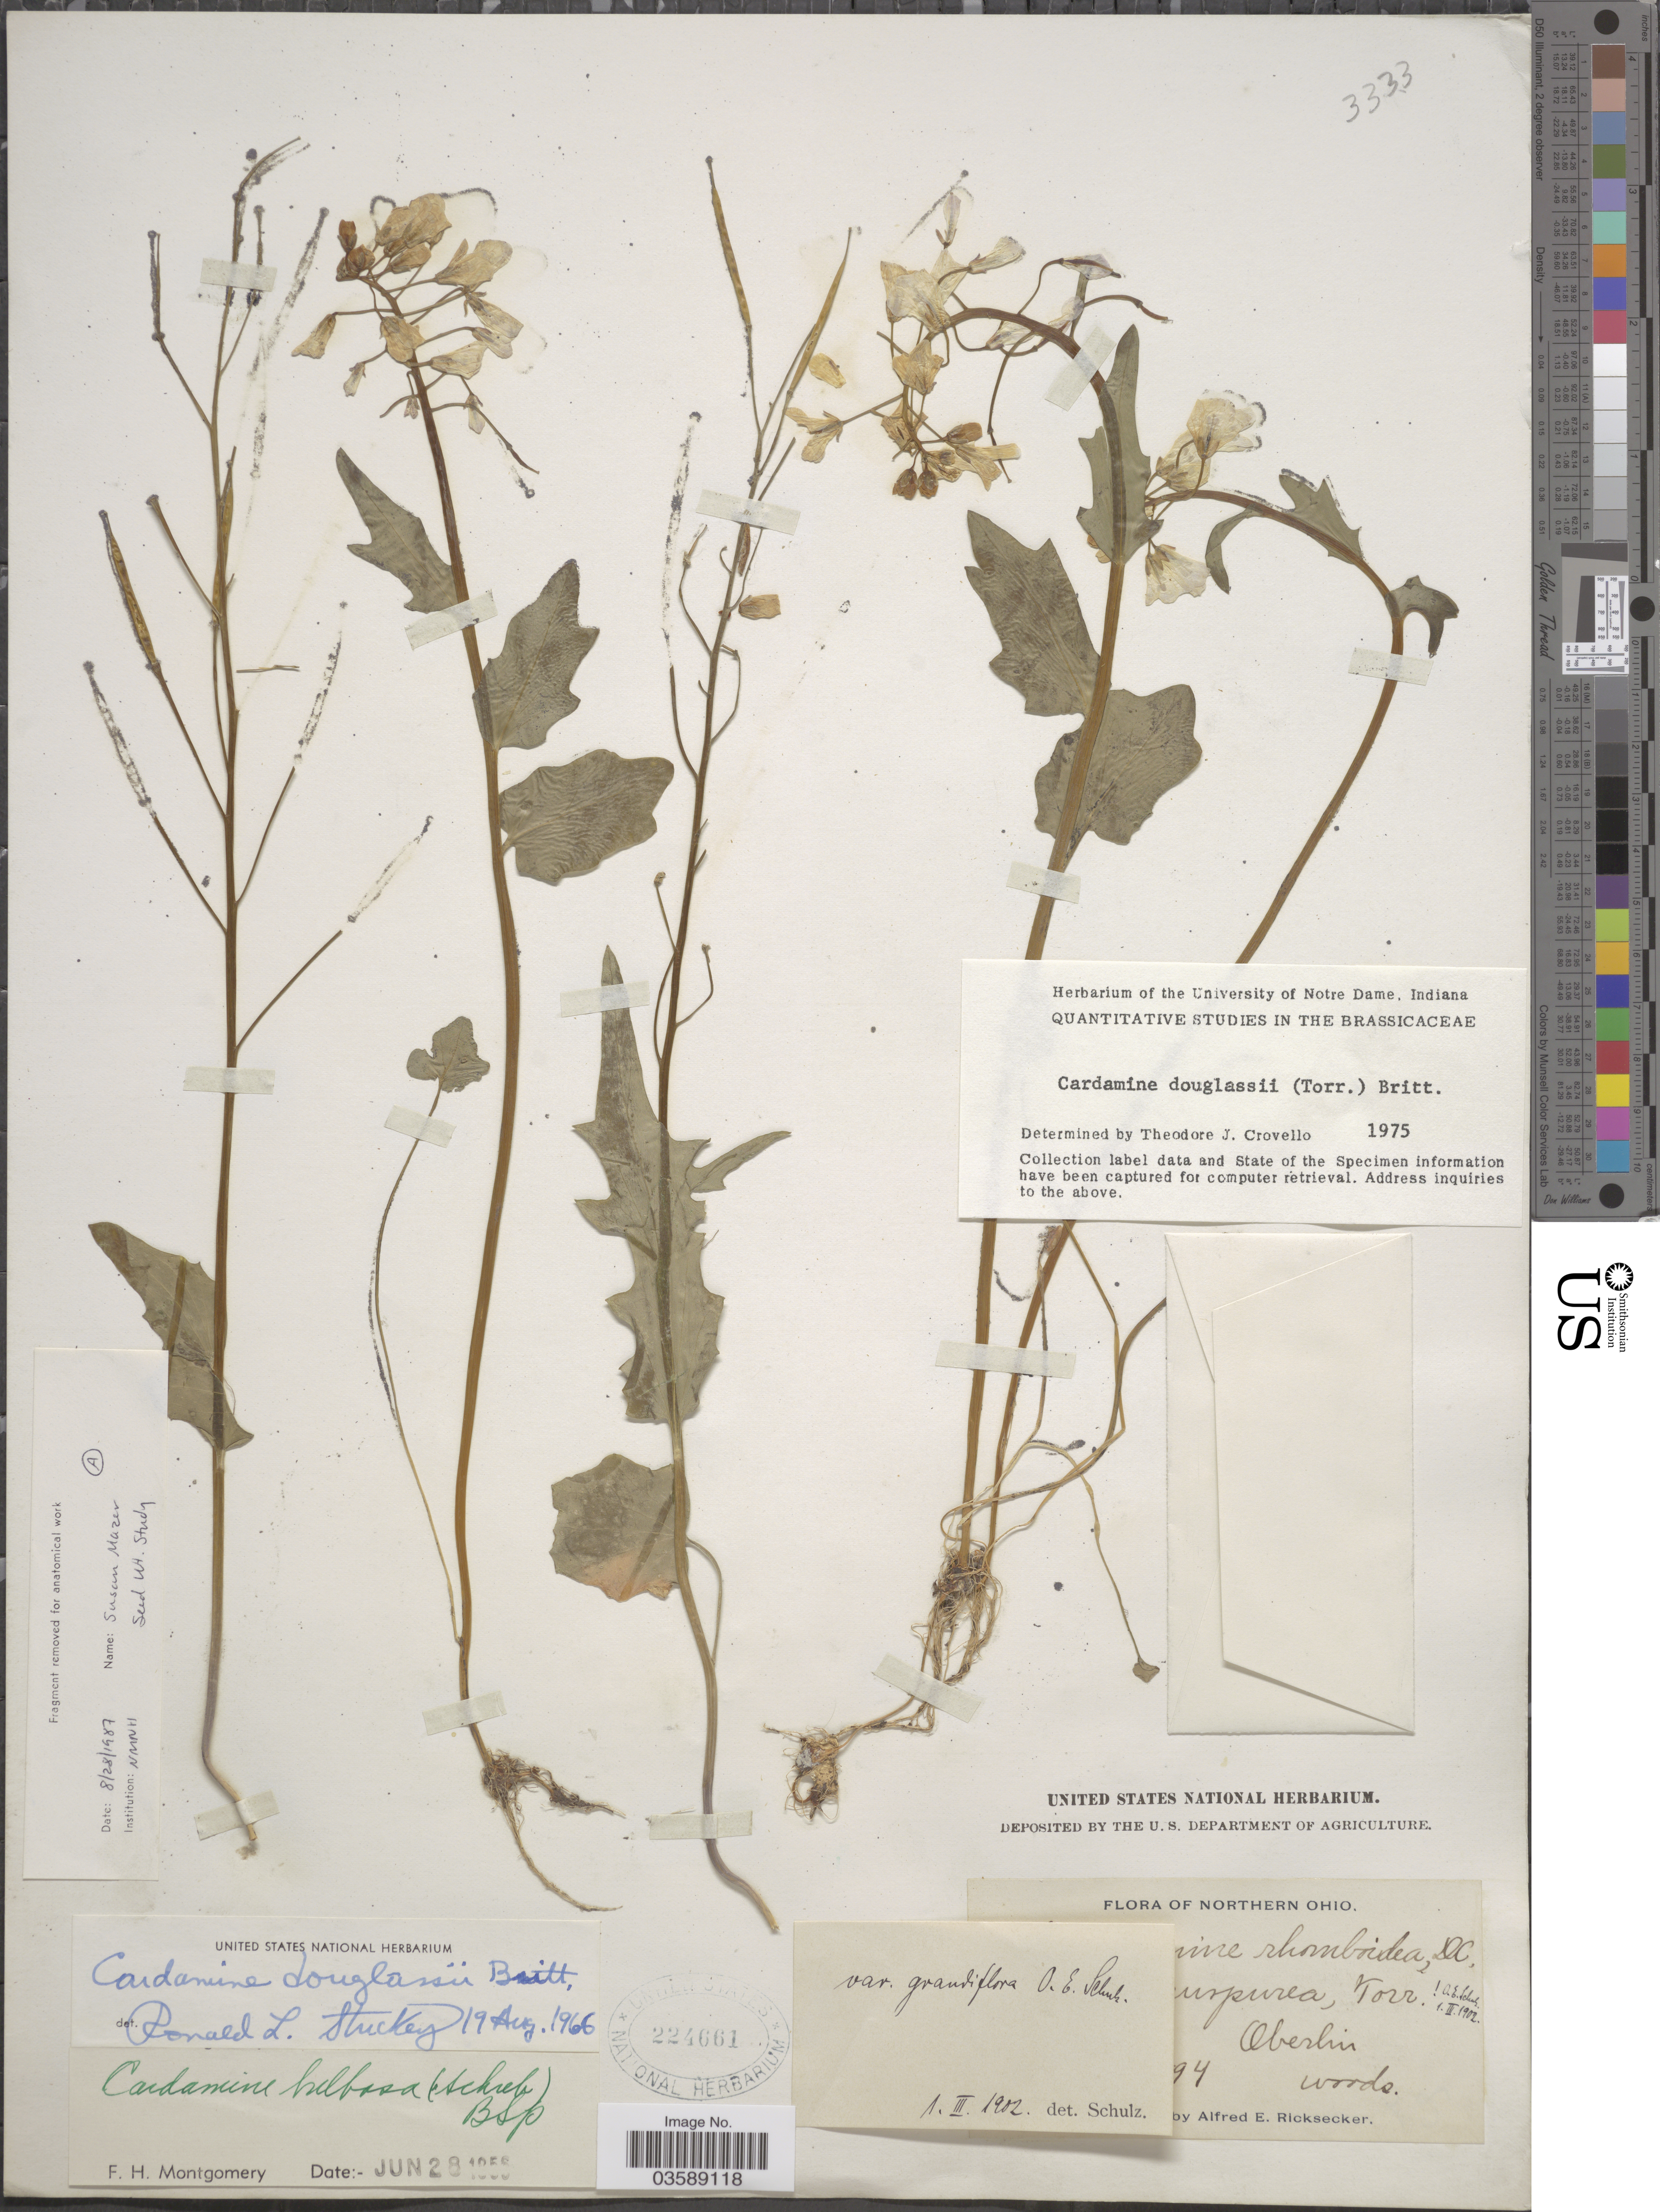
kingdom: Plantae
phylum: Tracheophyta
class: Magnoliopsida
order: Brassicales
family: Brassicaceae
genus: Cardamine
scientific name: Cardamine douglassii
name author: Britton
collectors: A. E. Ricksecker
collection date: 1894-05-12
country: United States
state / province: Ohio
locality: Northern Ohio. Oberlin. woods.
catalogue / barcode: US 224661